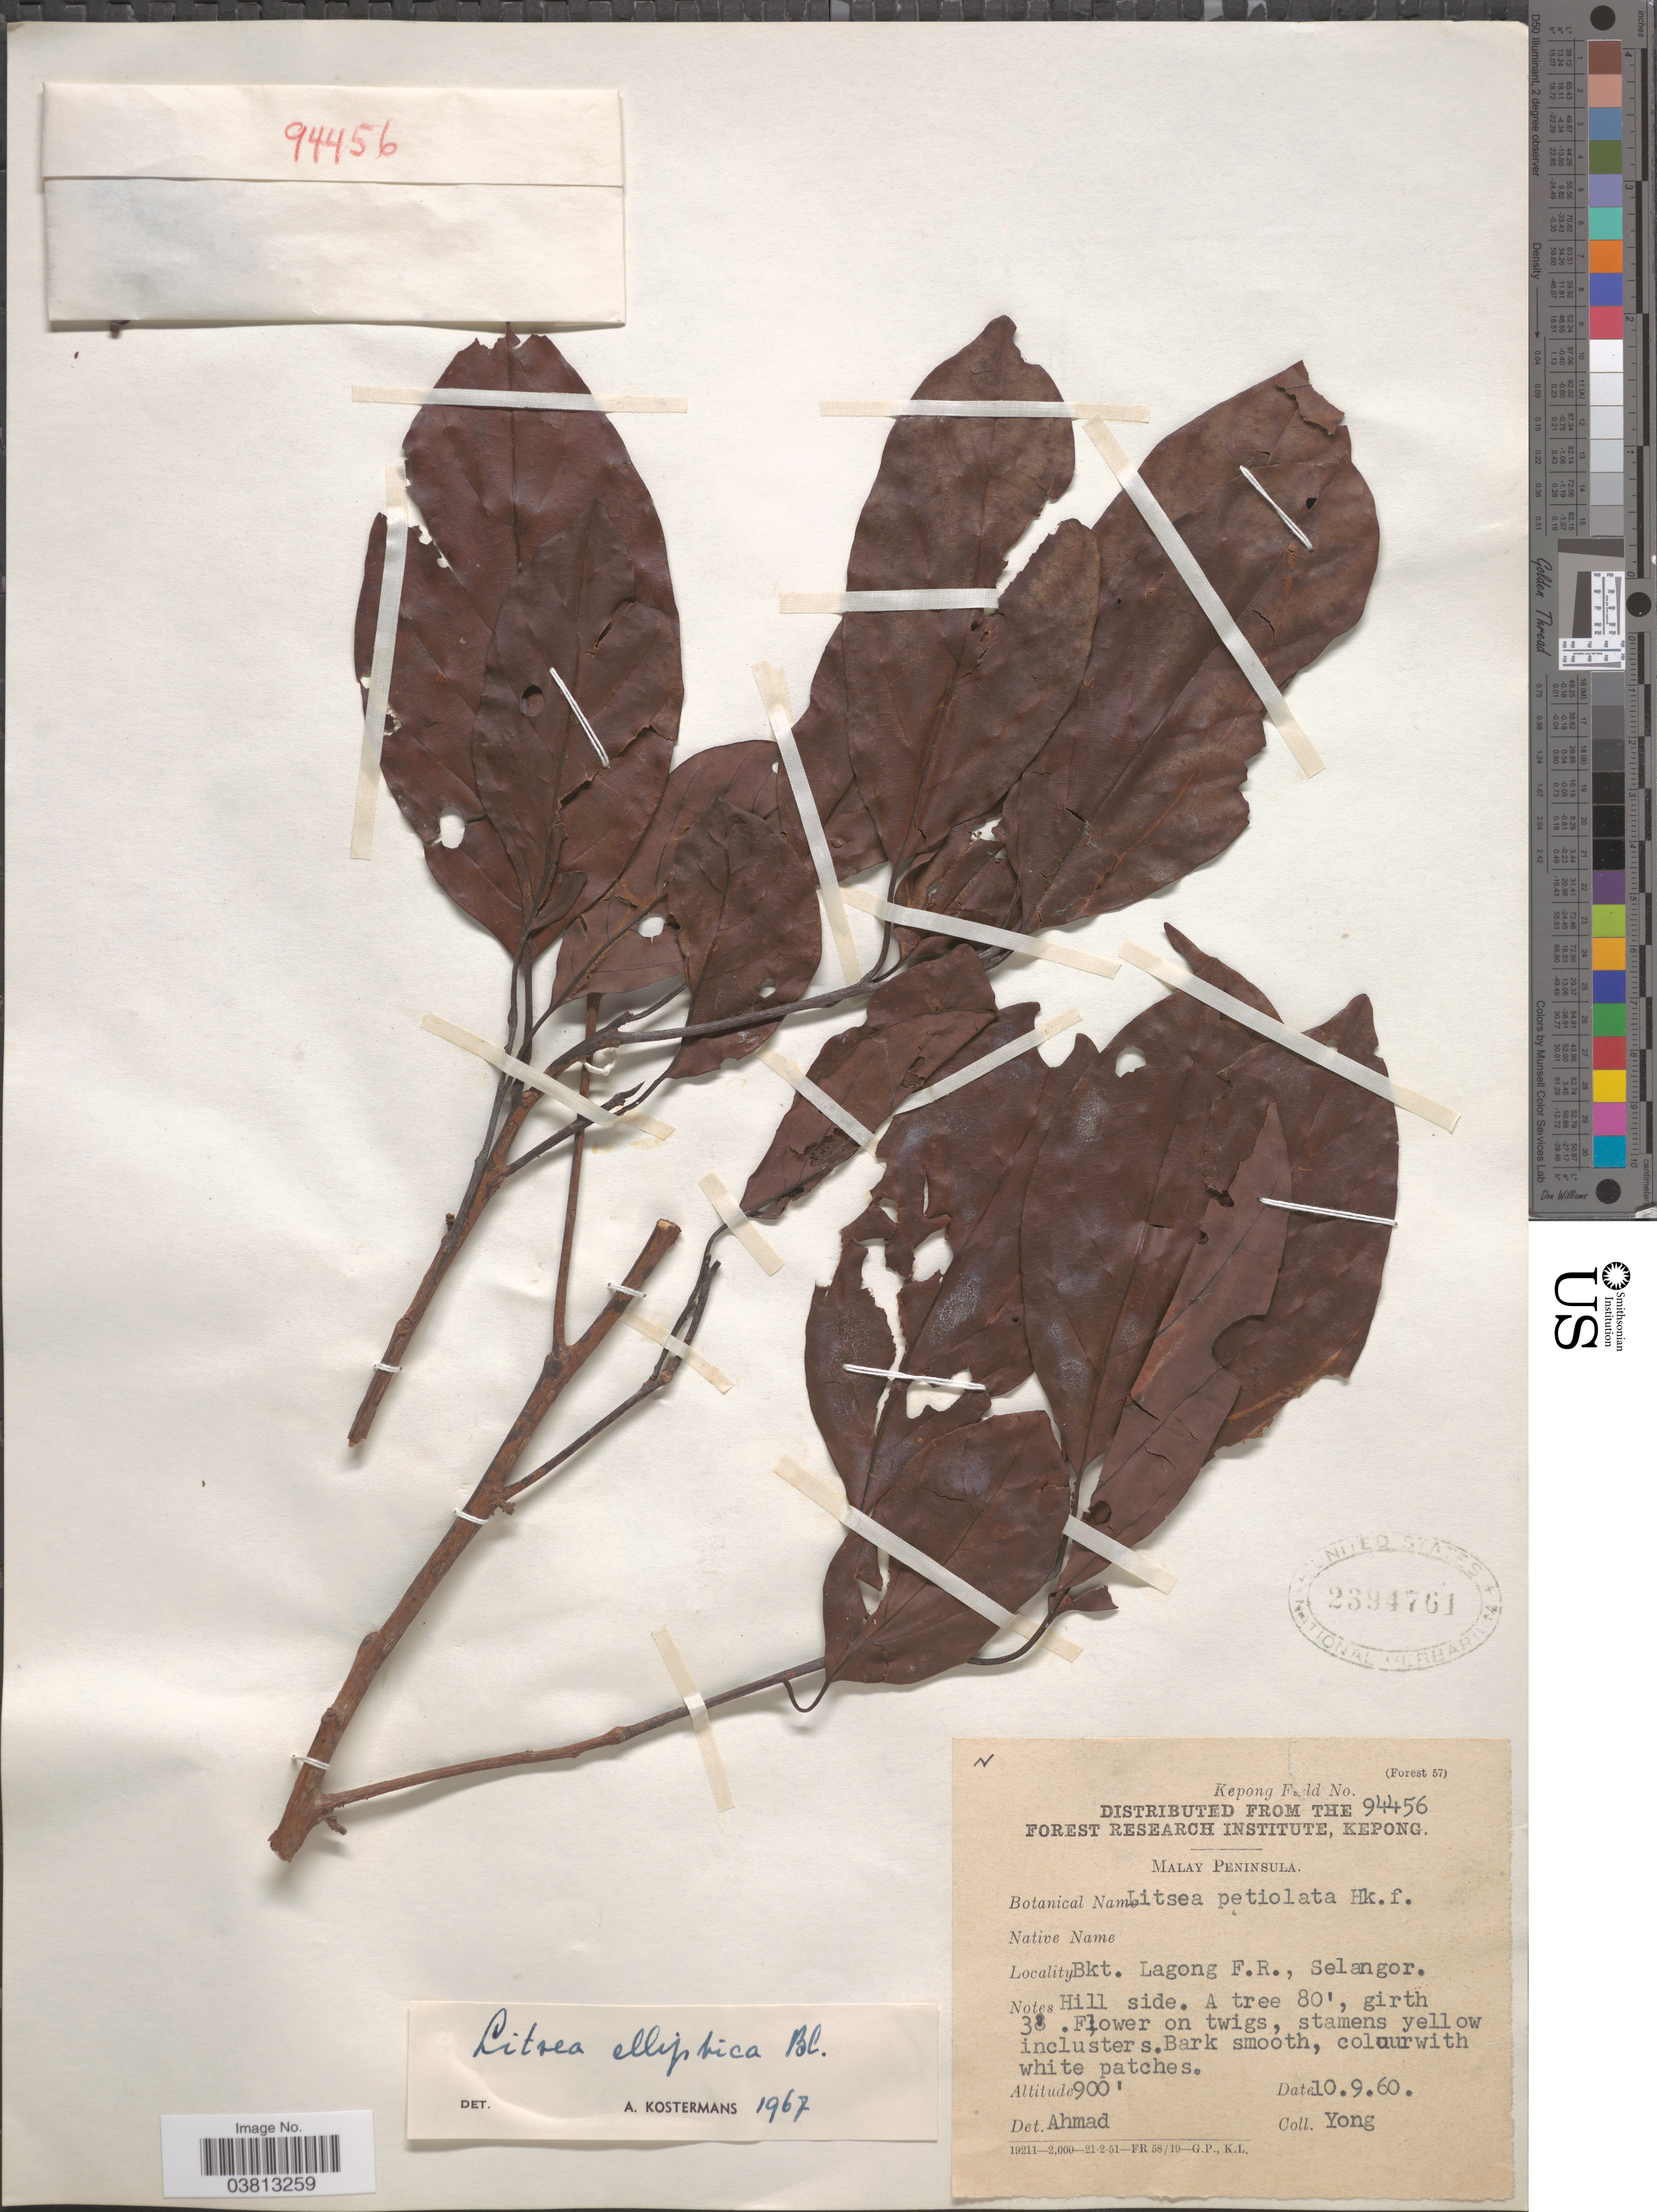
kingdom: Plantae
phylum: Tracheophyta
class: Magnoliopsida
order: Laurales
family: Lauraceae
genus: Litsea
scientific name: Litsea elliptica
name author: Blume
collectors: -. Yong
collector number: Kepong Field 94456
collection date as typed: Transcribed d/m/y: 10/9/60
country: Malaysia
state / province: Selangor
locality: Malay Peninsula. Bkt. Lagong F.R.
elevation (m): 274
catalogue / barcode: US 2394761